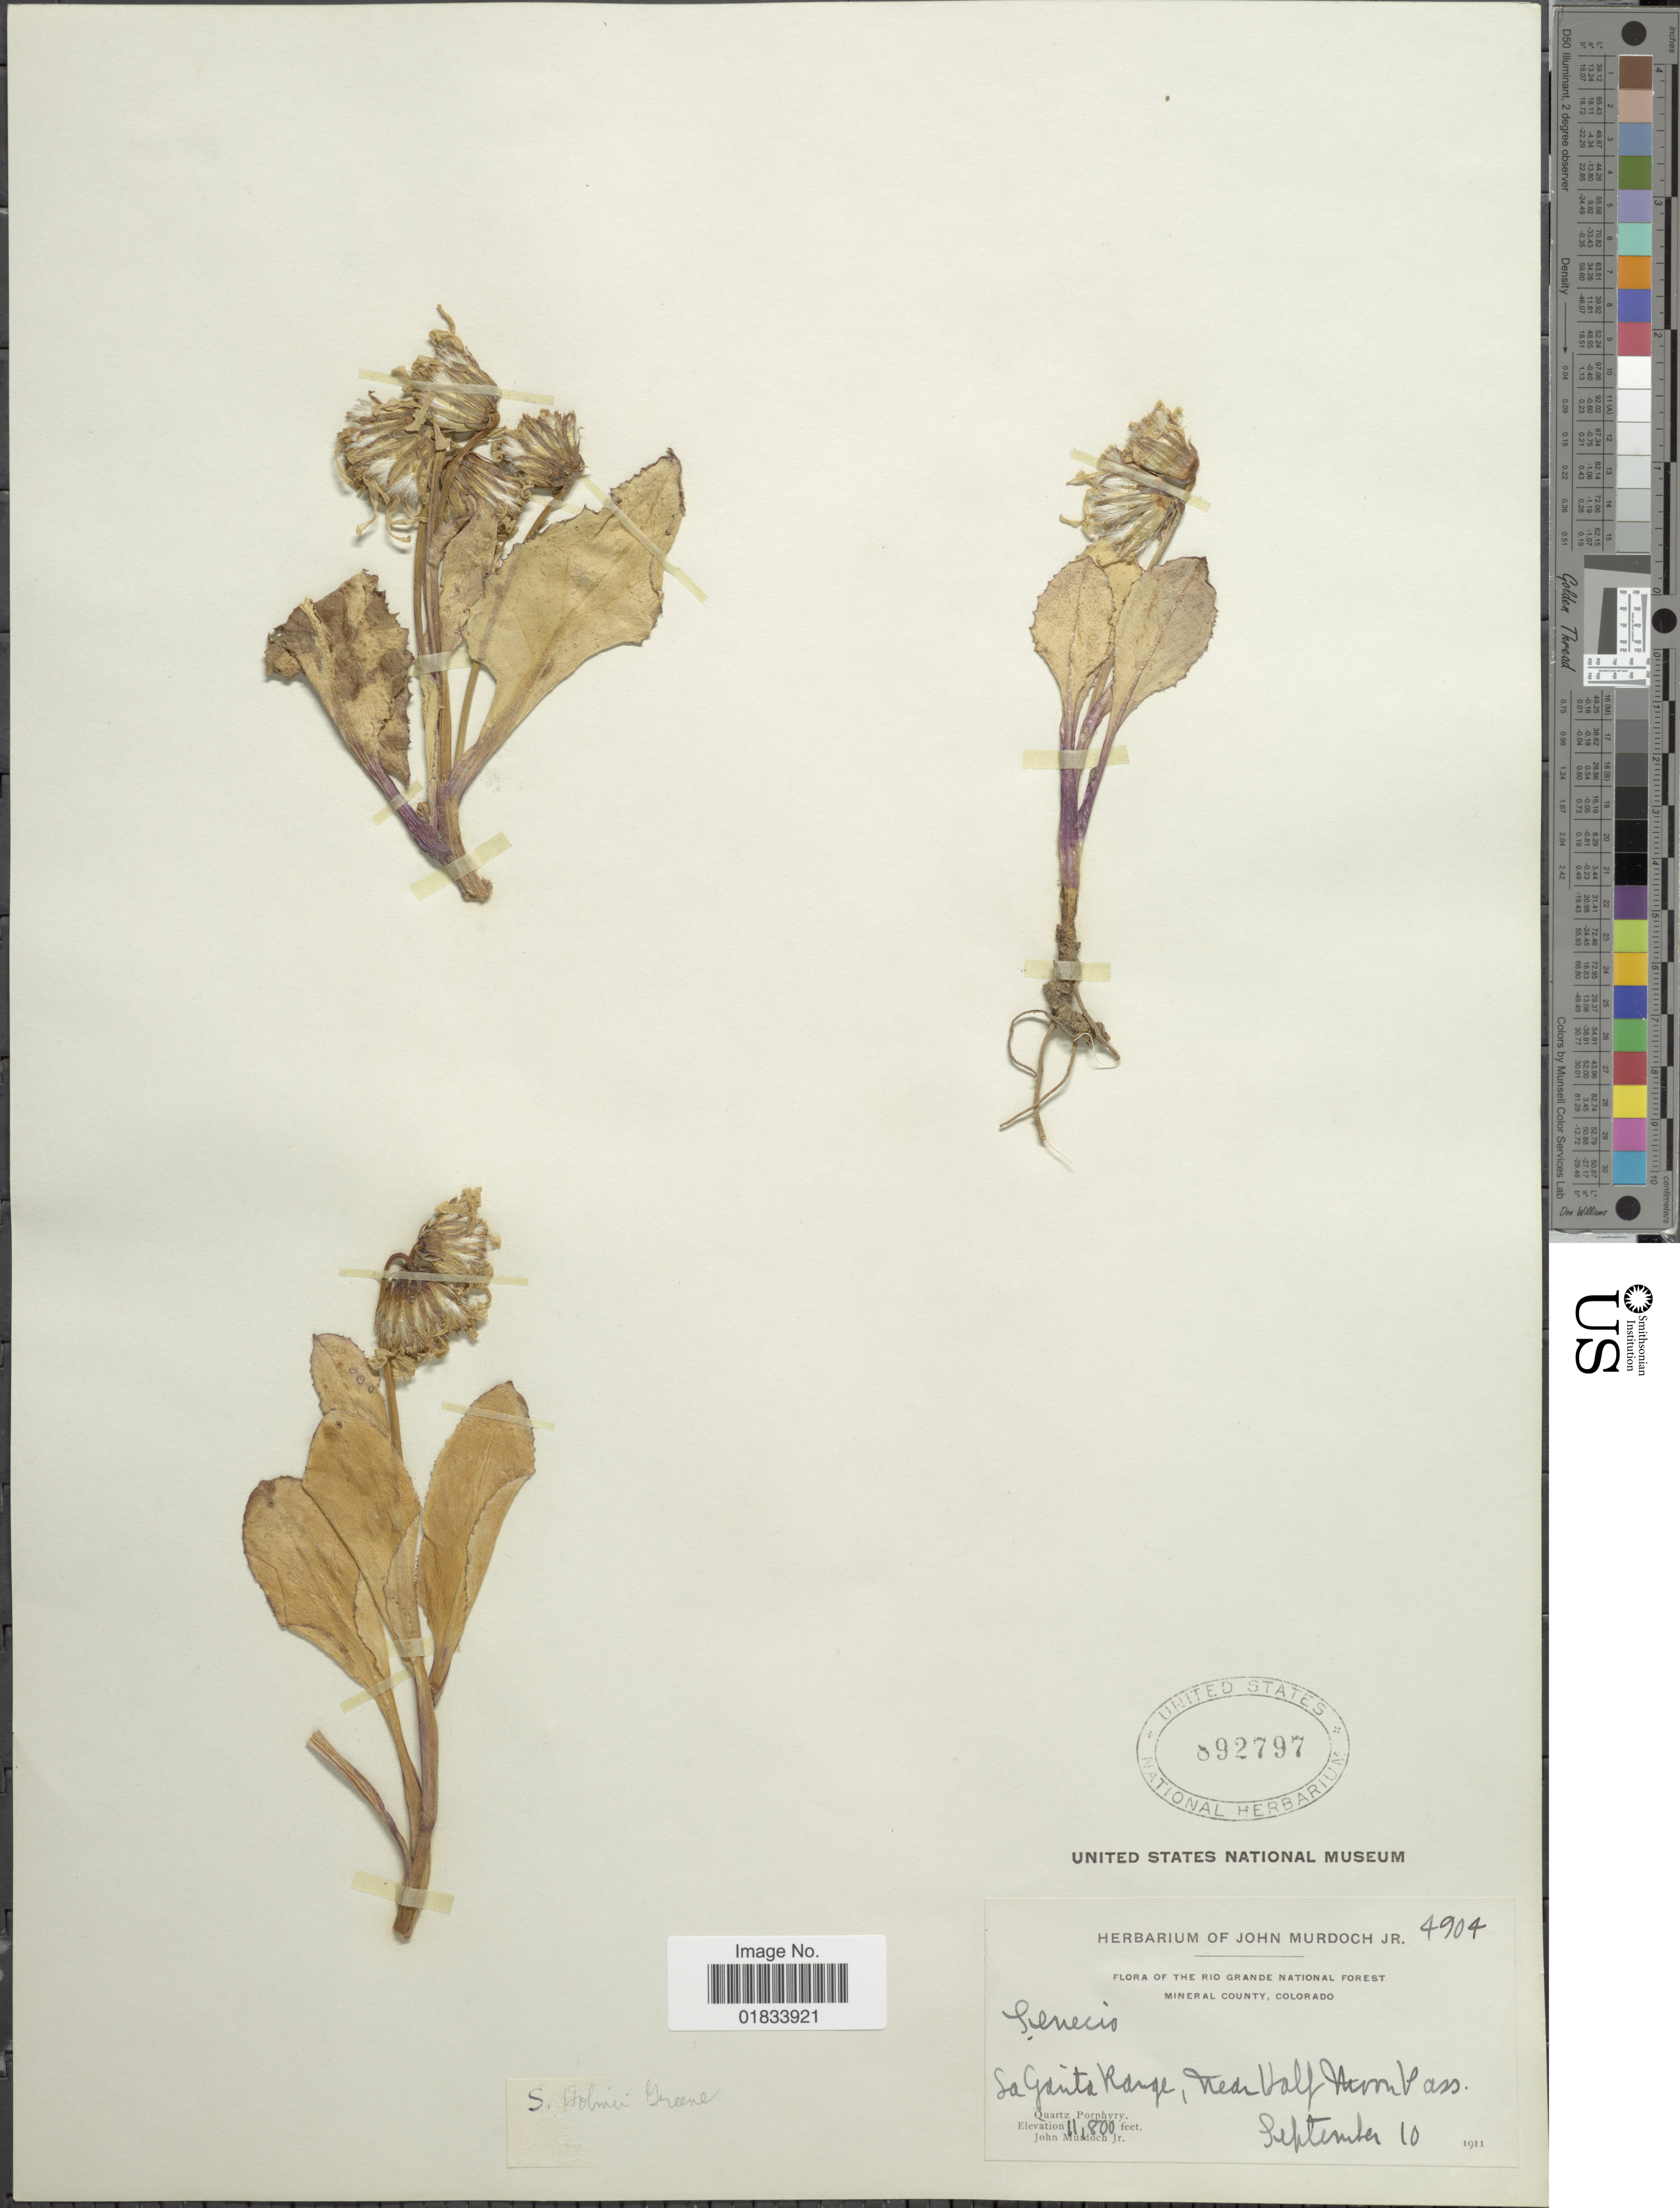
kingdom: Plantae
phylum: Tracheophyta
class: Magnoliopsida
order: Asterales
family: Asteraceae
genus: Senecio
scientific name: Senecio amplectens var. holmii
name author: (Greene) Harrington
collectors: J. Murdoch Jr.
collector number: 4904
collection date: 1911-09-10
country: United States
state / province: Colorado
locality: Rio Grande National Forest, Mineral County, La Ganita Range, Near Half Moon Pass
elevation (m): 3597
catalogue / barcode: US 892797